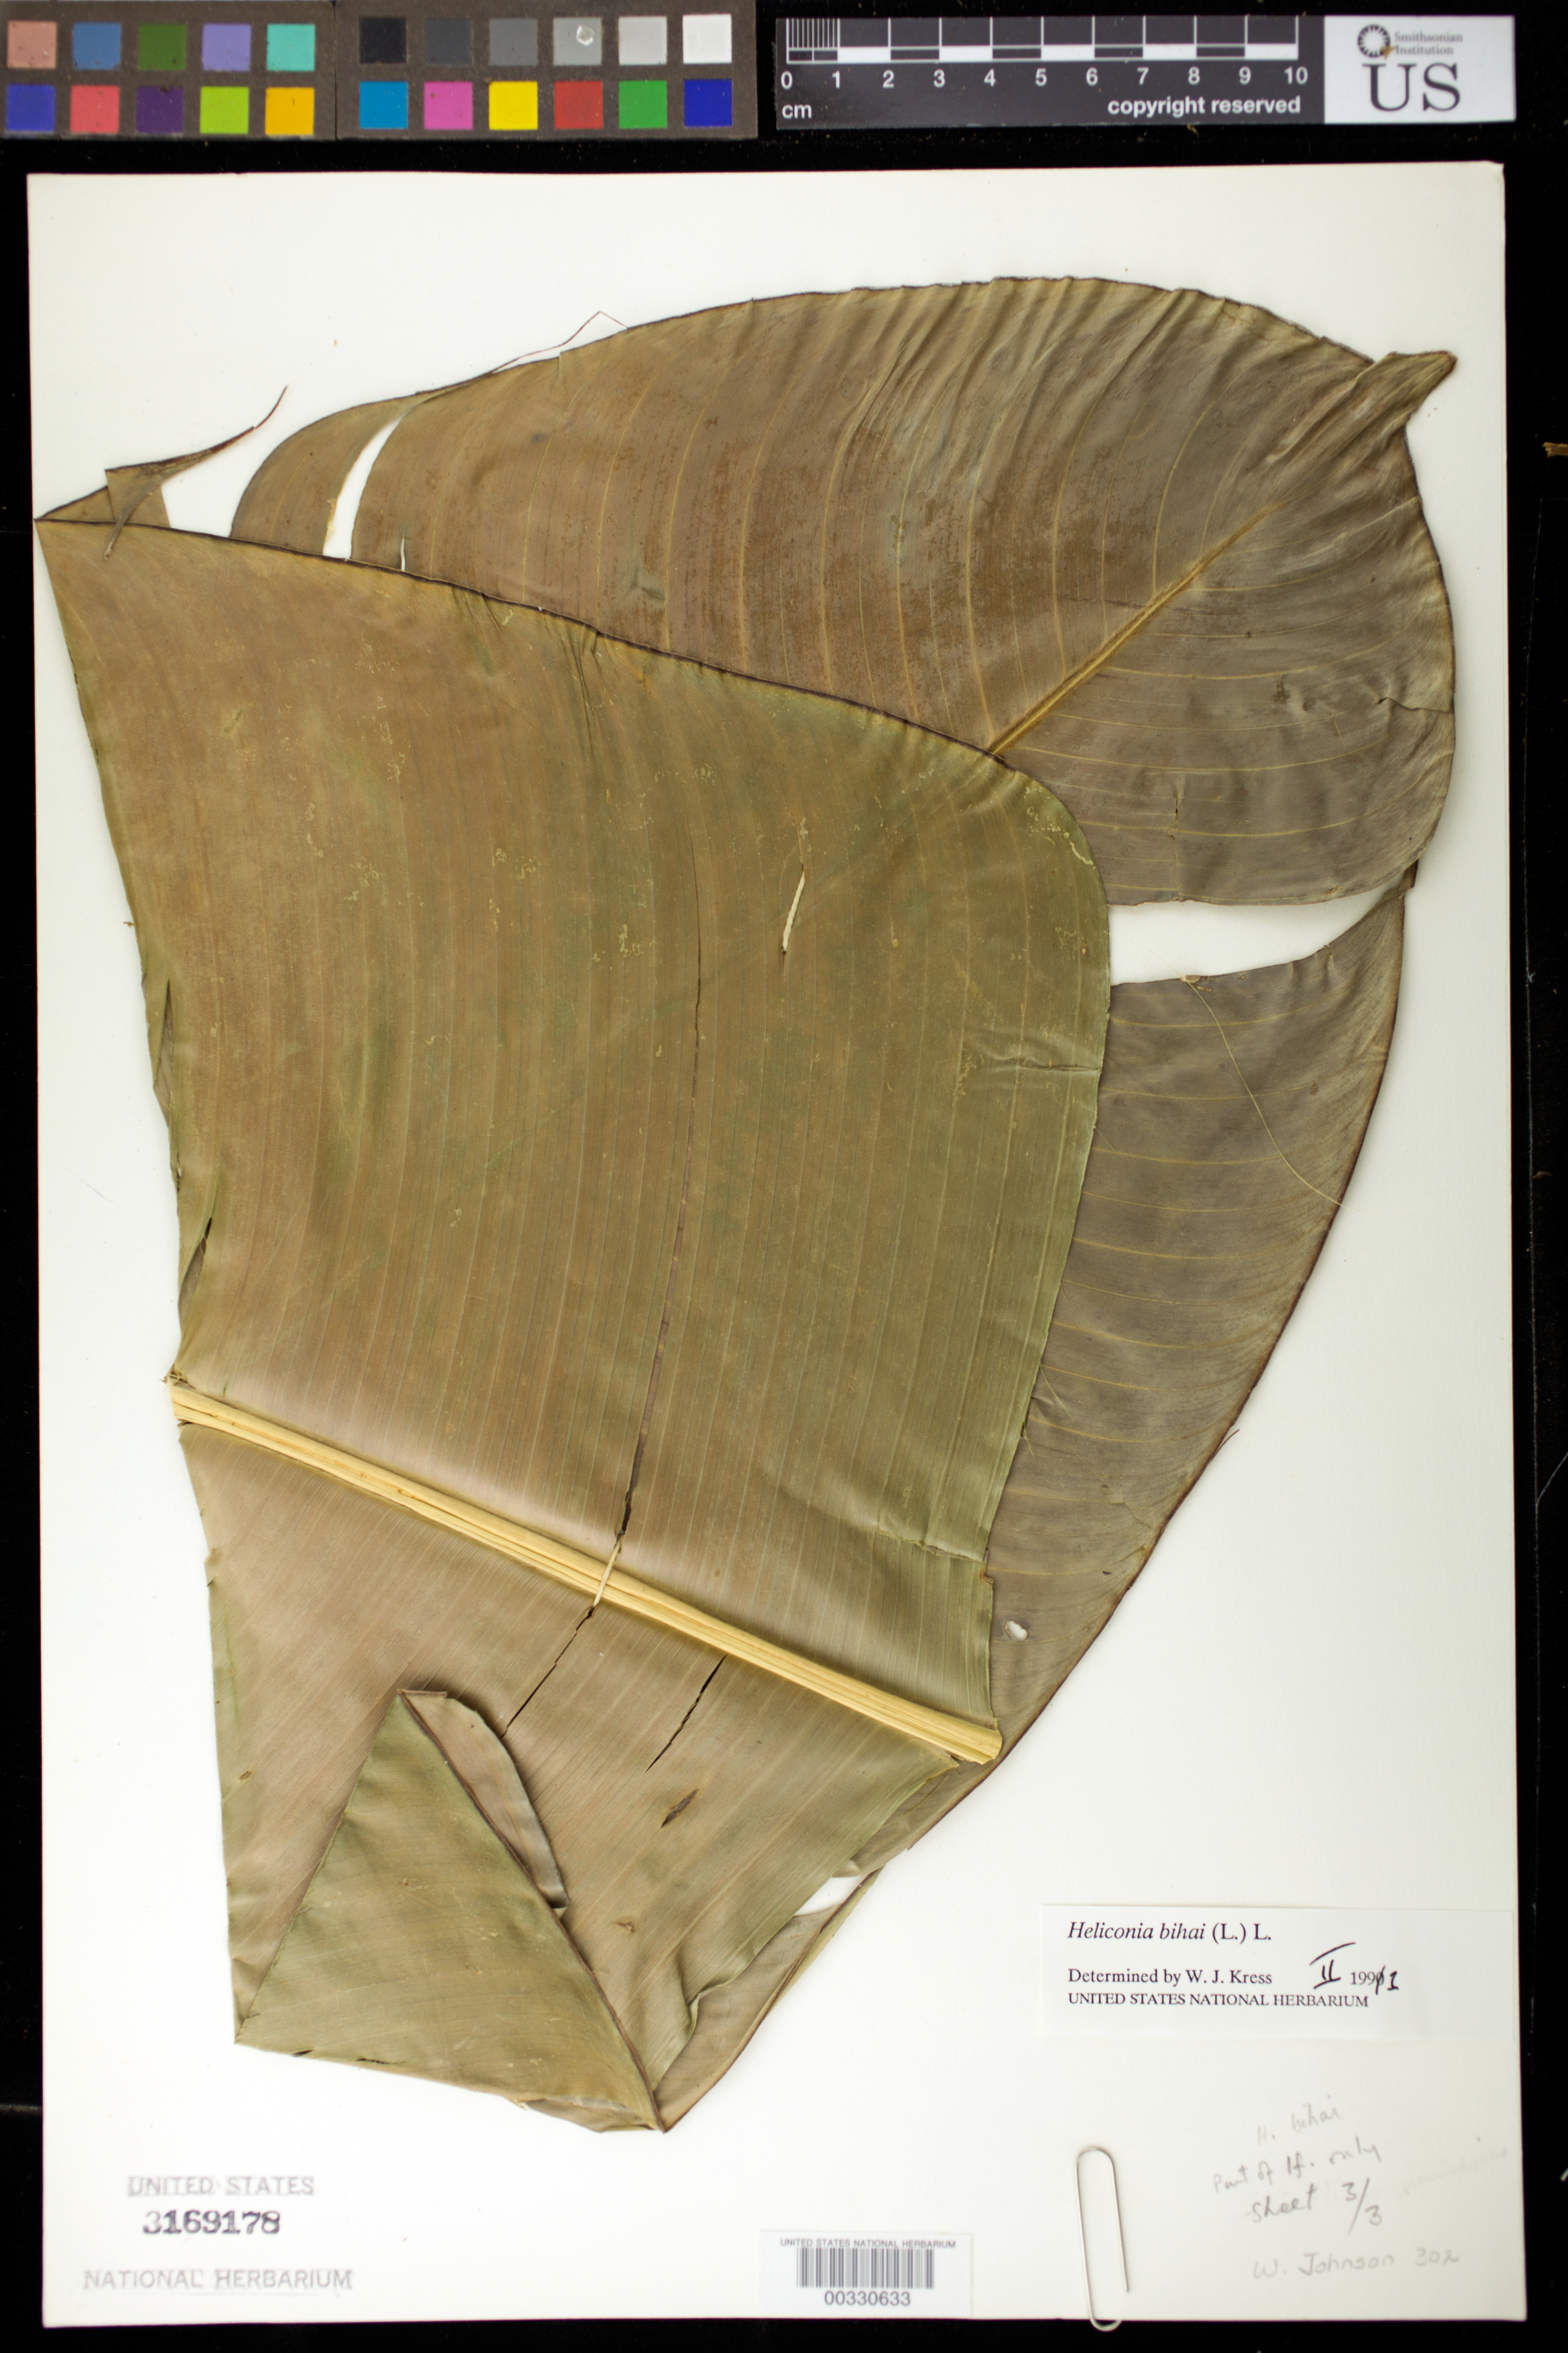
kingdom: Plantae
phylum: Tracheophyta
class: Liliopsida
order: Zingiberales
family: Heliconiaceae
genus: Heliconia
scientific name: Heliconia bihai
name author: (L.) L.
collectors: W. Johnson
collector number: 302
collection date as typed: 21 Jul 1989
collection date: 1989-07-21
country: Trinidad and Tobago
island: Trinidad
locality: Guaico tamana rd, nr. nestor village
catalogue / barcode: US 3169178